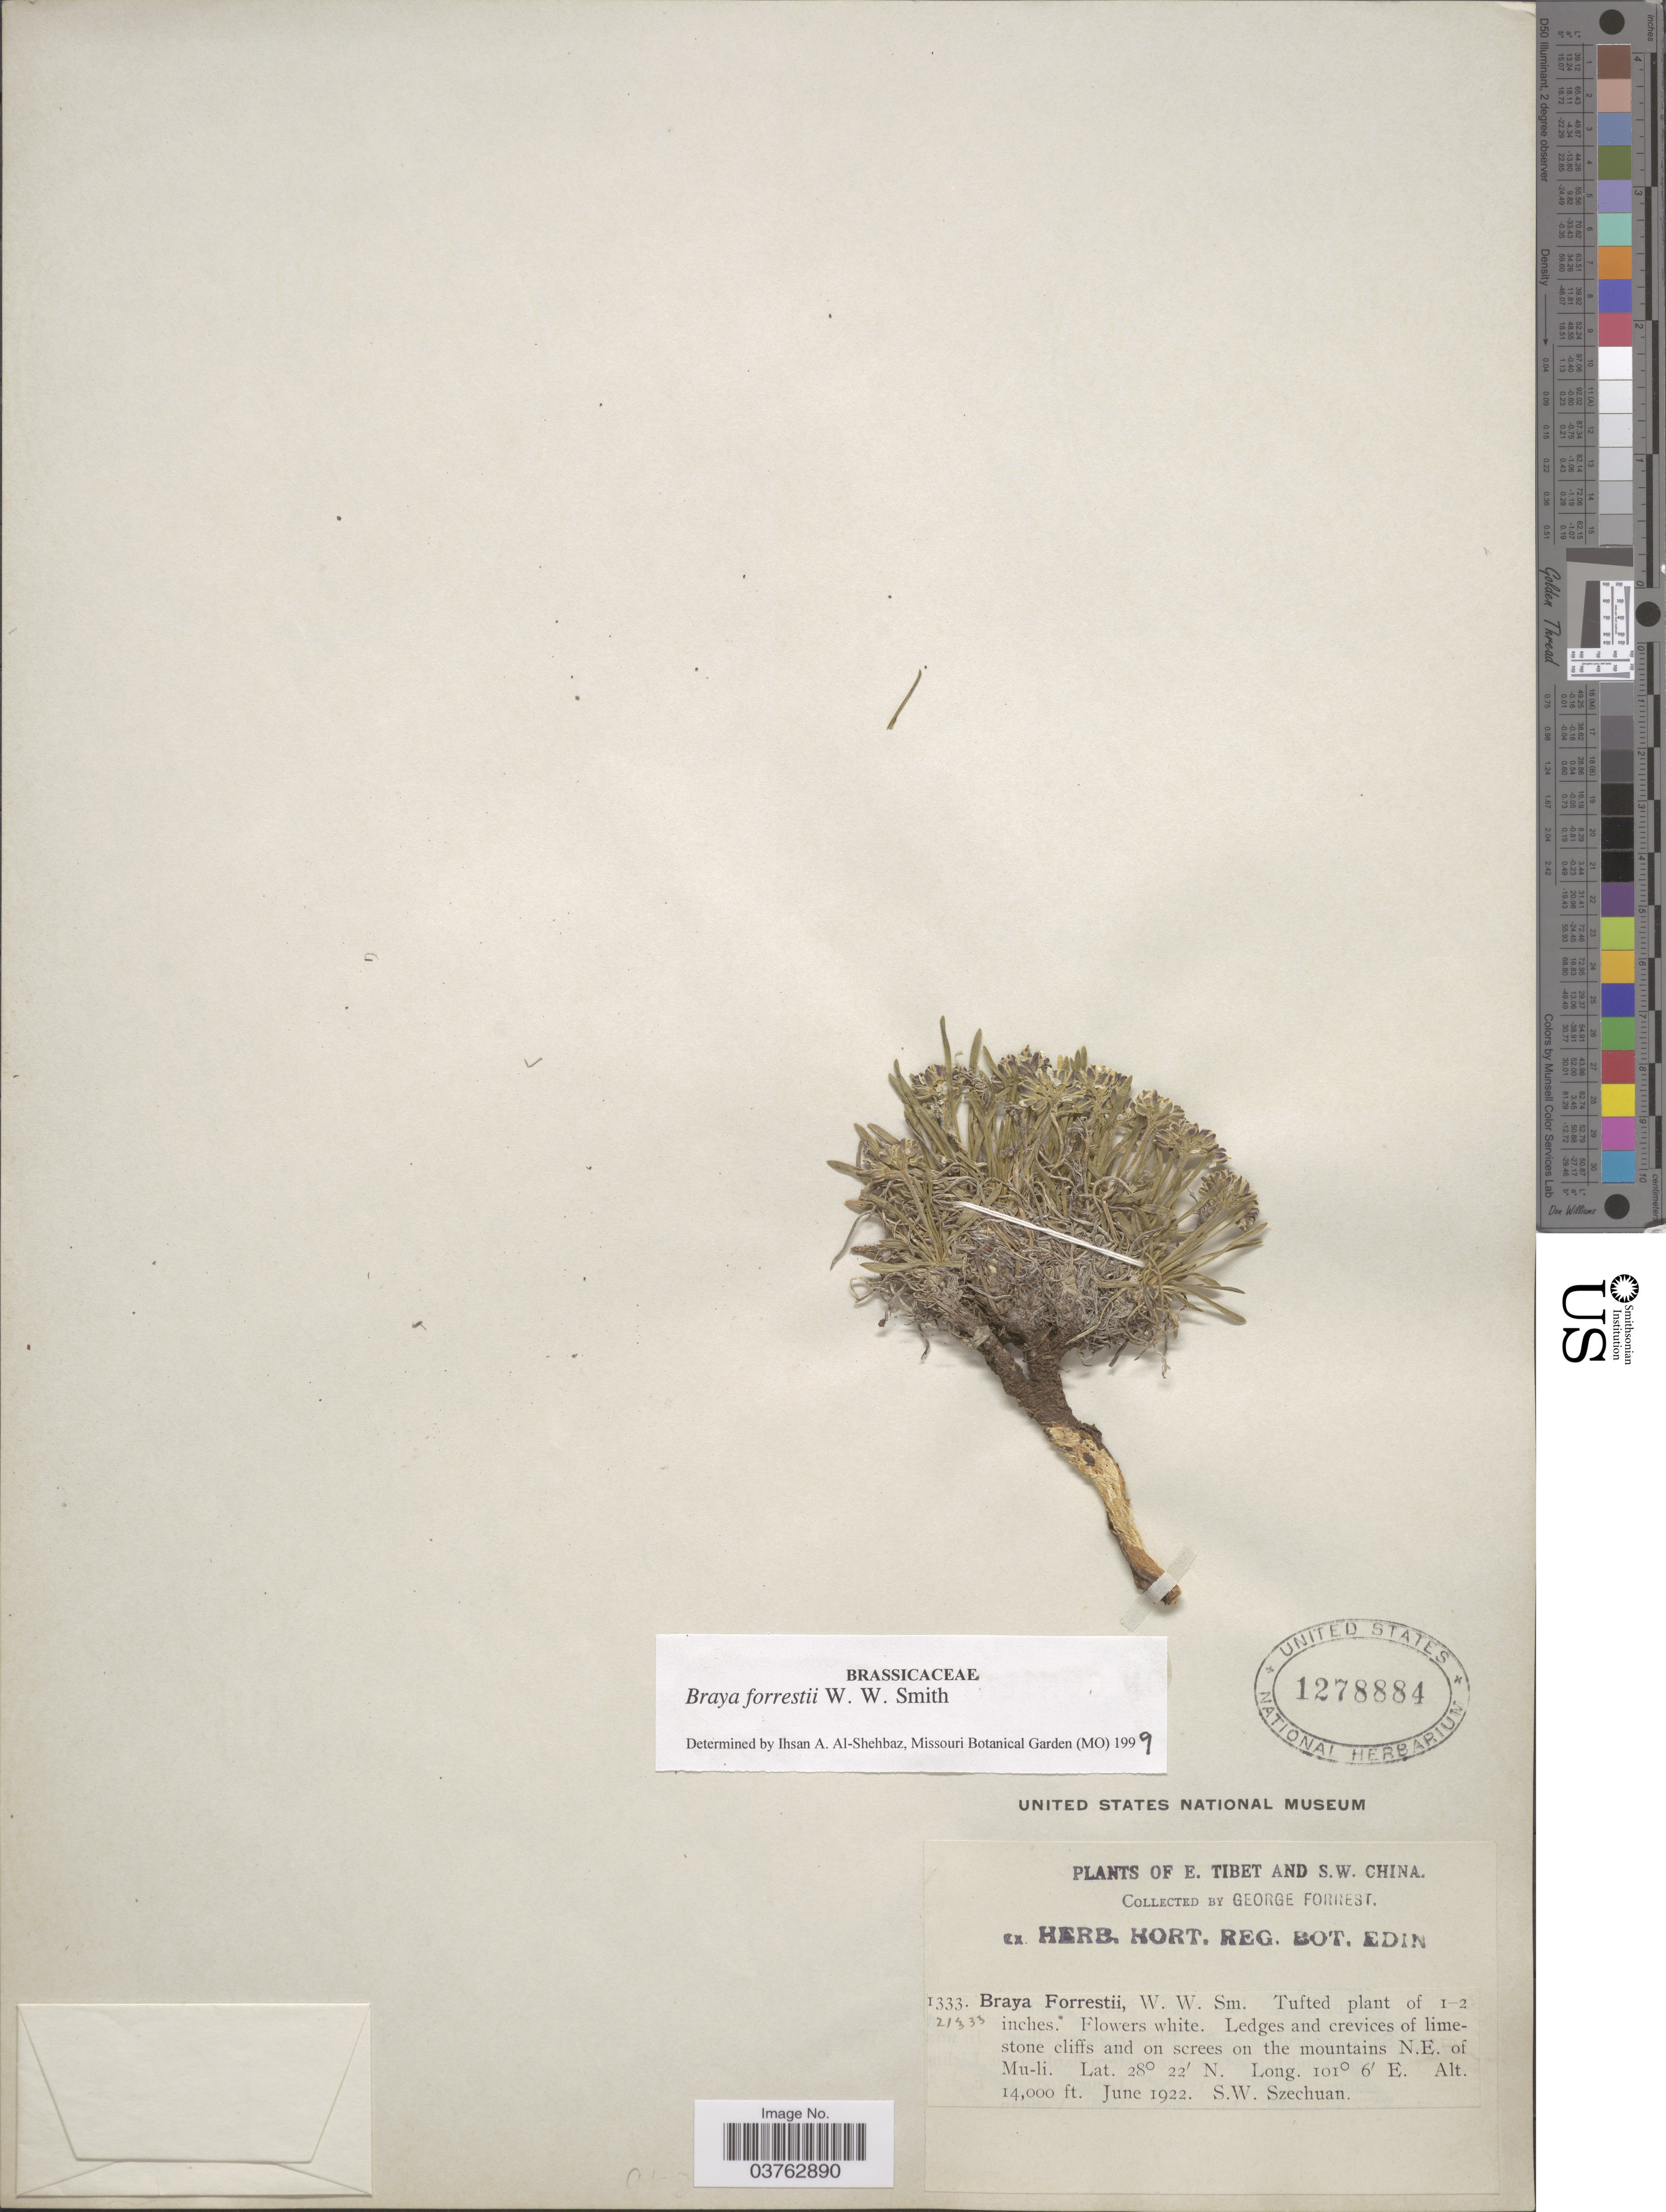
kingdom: Plantae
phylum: Tracheophyta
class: Magnoliopsida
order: Brassicales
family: Brassicaceae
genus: Braya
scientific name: Braya forrestii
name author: W.W. Sm.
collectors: G. Forrest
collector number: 21333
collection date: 1922-06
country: China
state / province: Sichuan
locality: S.W. China. On the mountains N.E. of Mu-li. S.W. Szechuan.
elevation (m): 4267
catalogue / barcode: US 1278884